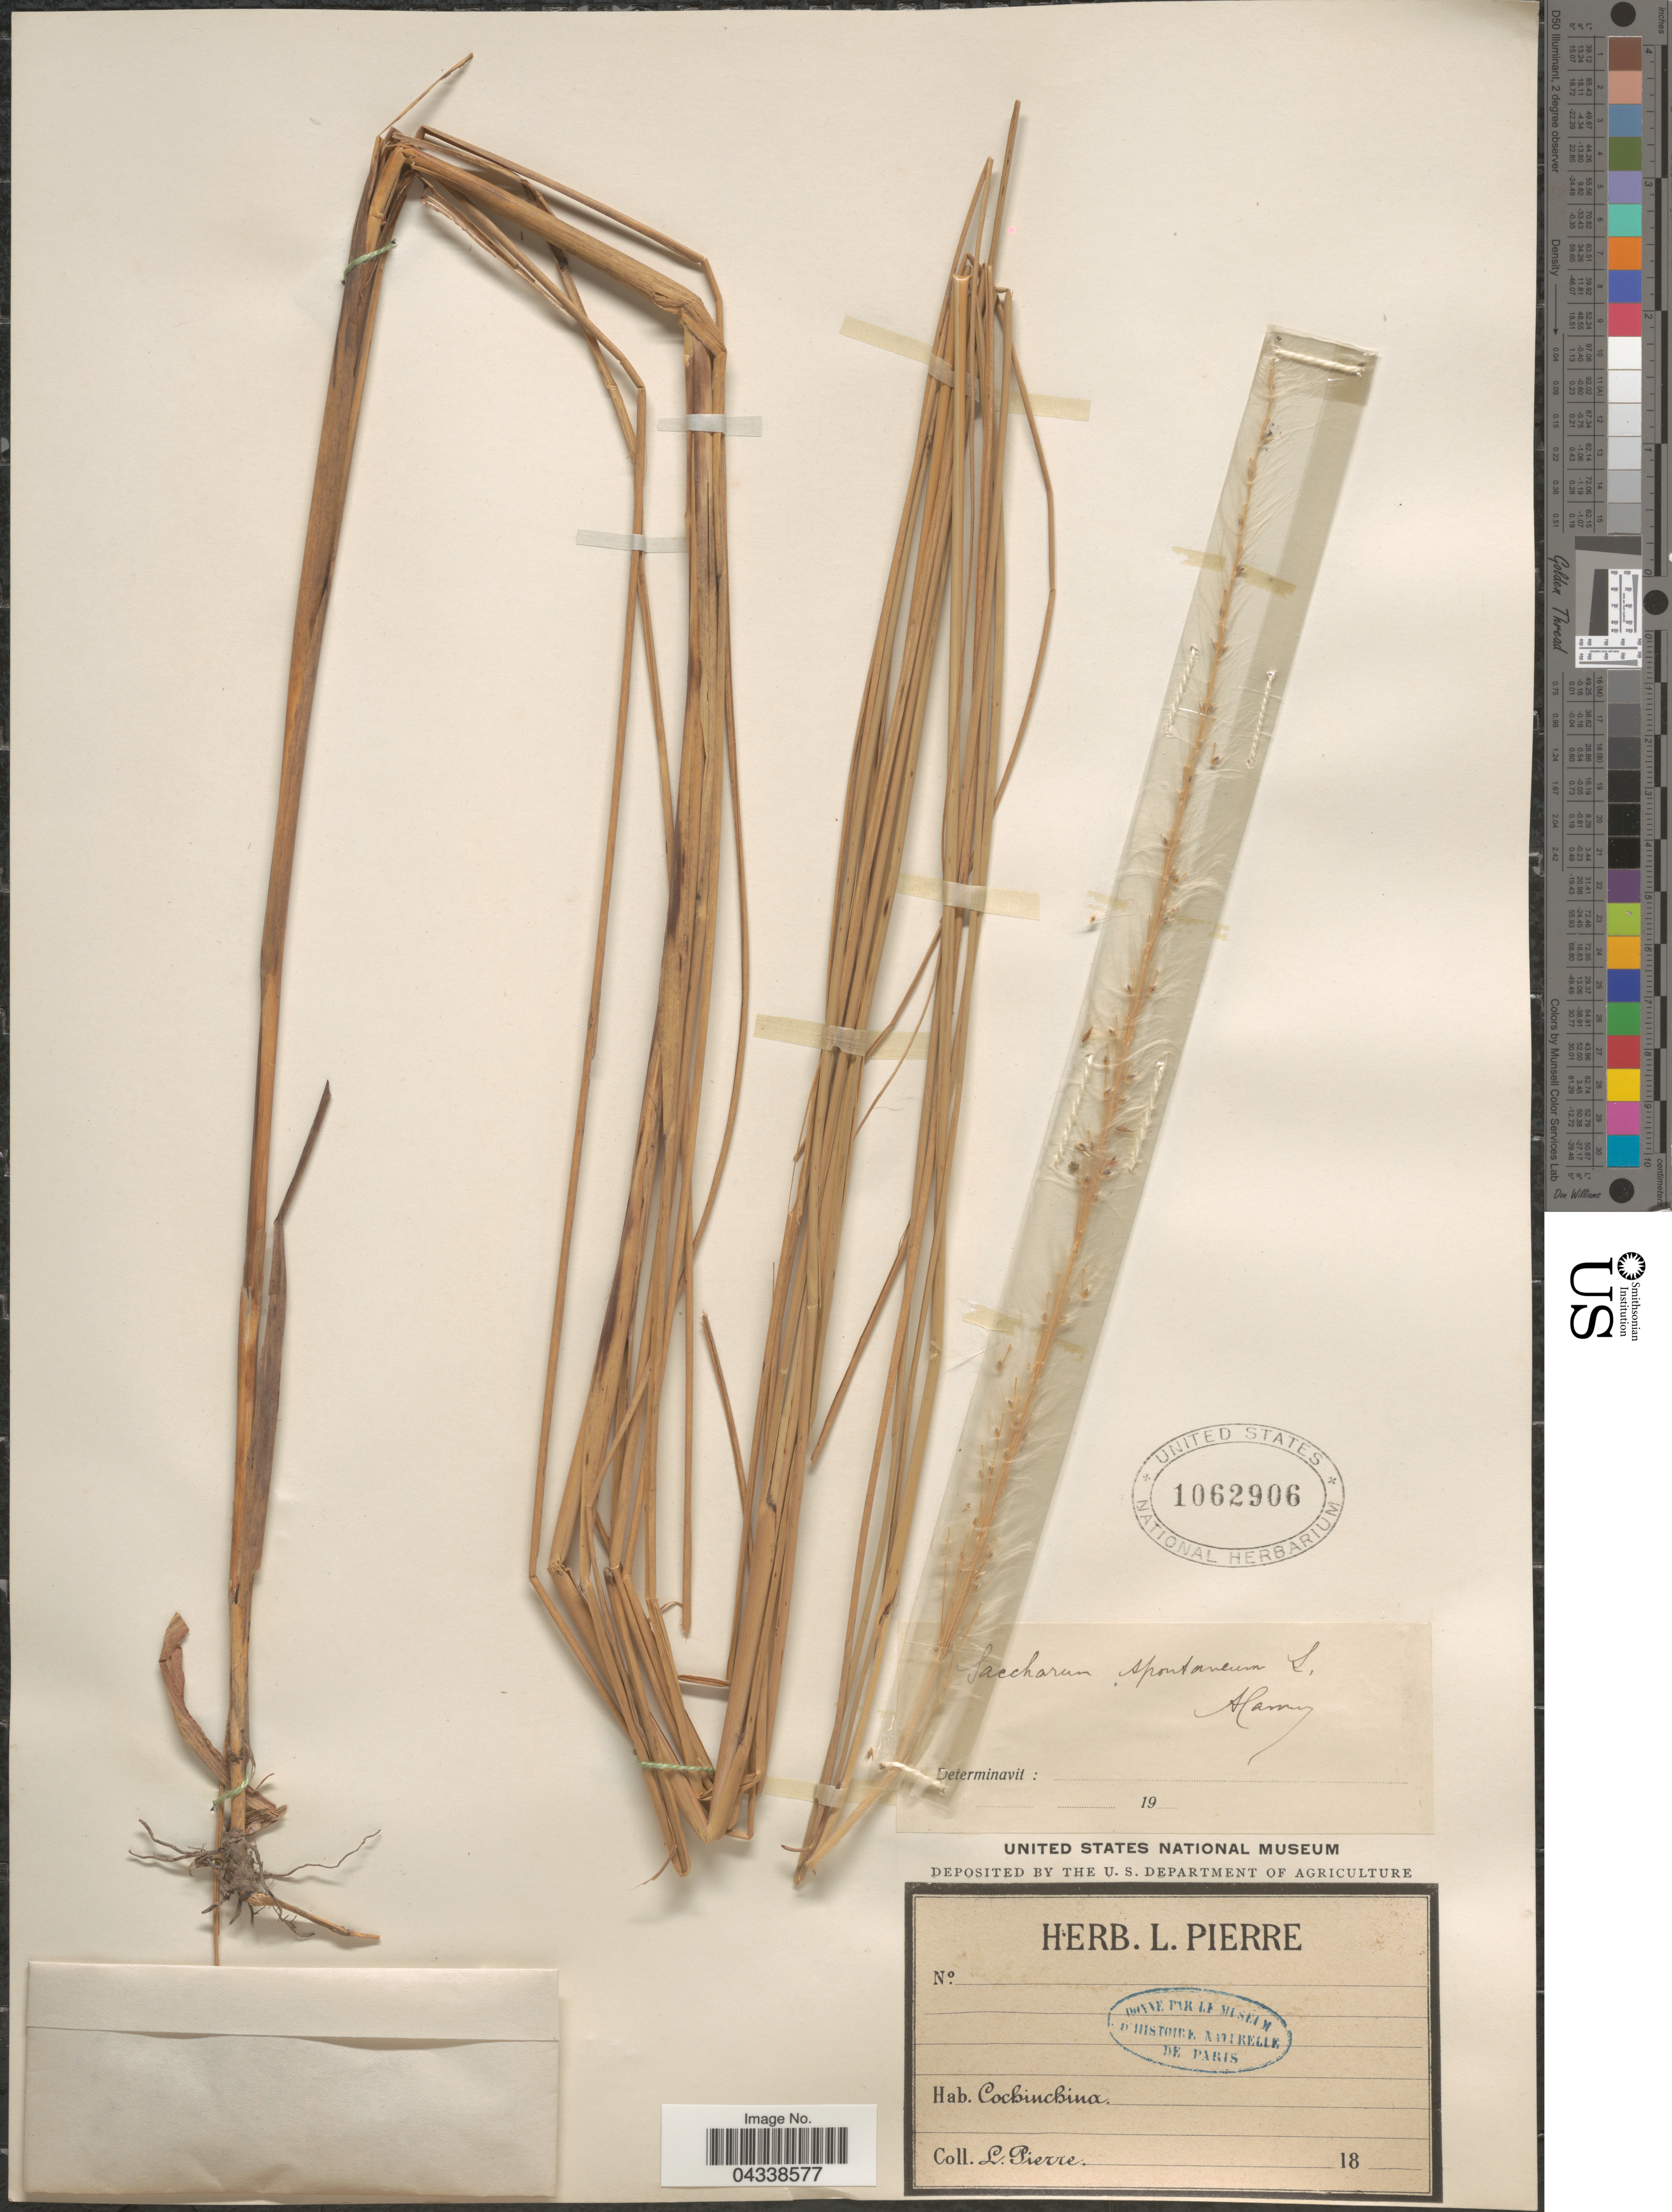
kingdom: Plantae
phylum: Tracheophyta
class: Liliopsida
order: Poales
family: Poaceae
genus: Saccharum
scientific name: Saccharum spontaneum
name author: L.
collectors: L. Pierre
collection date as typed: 18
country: Vietnam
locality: Cochinchina.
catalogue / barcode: US 1062906